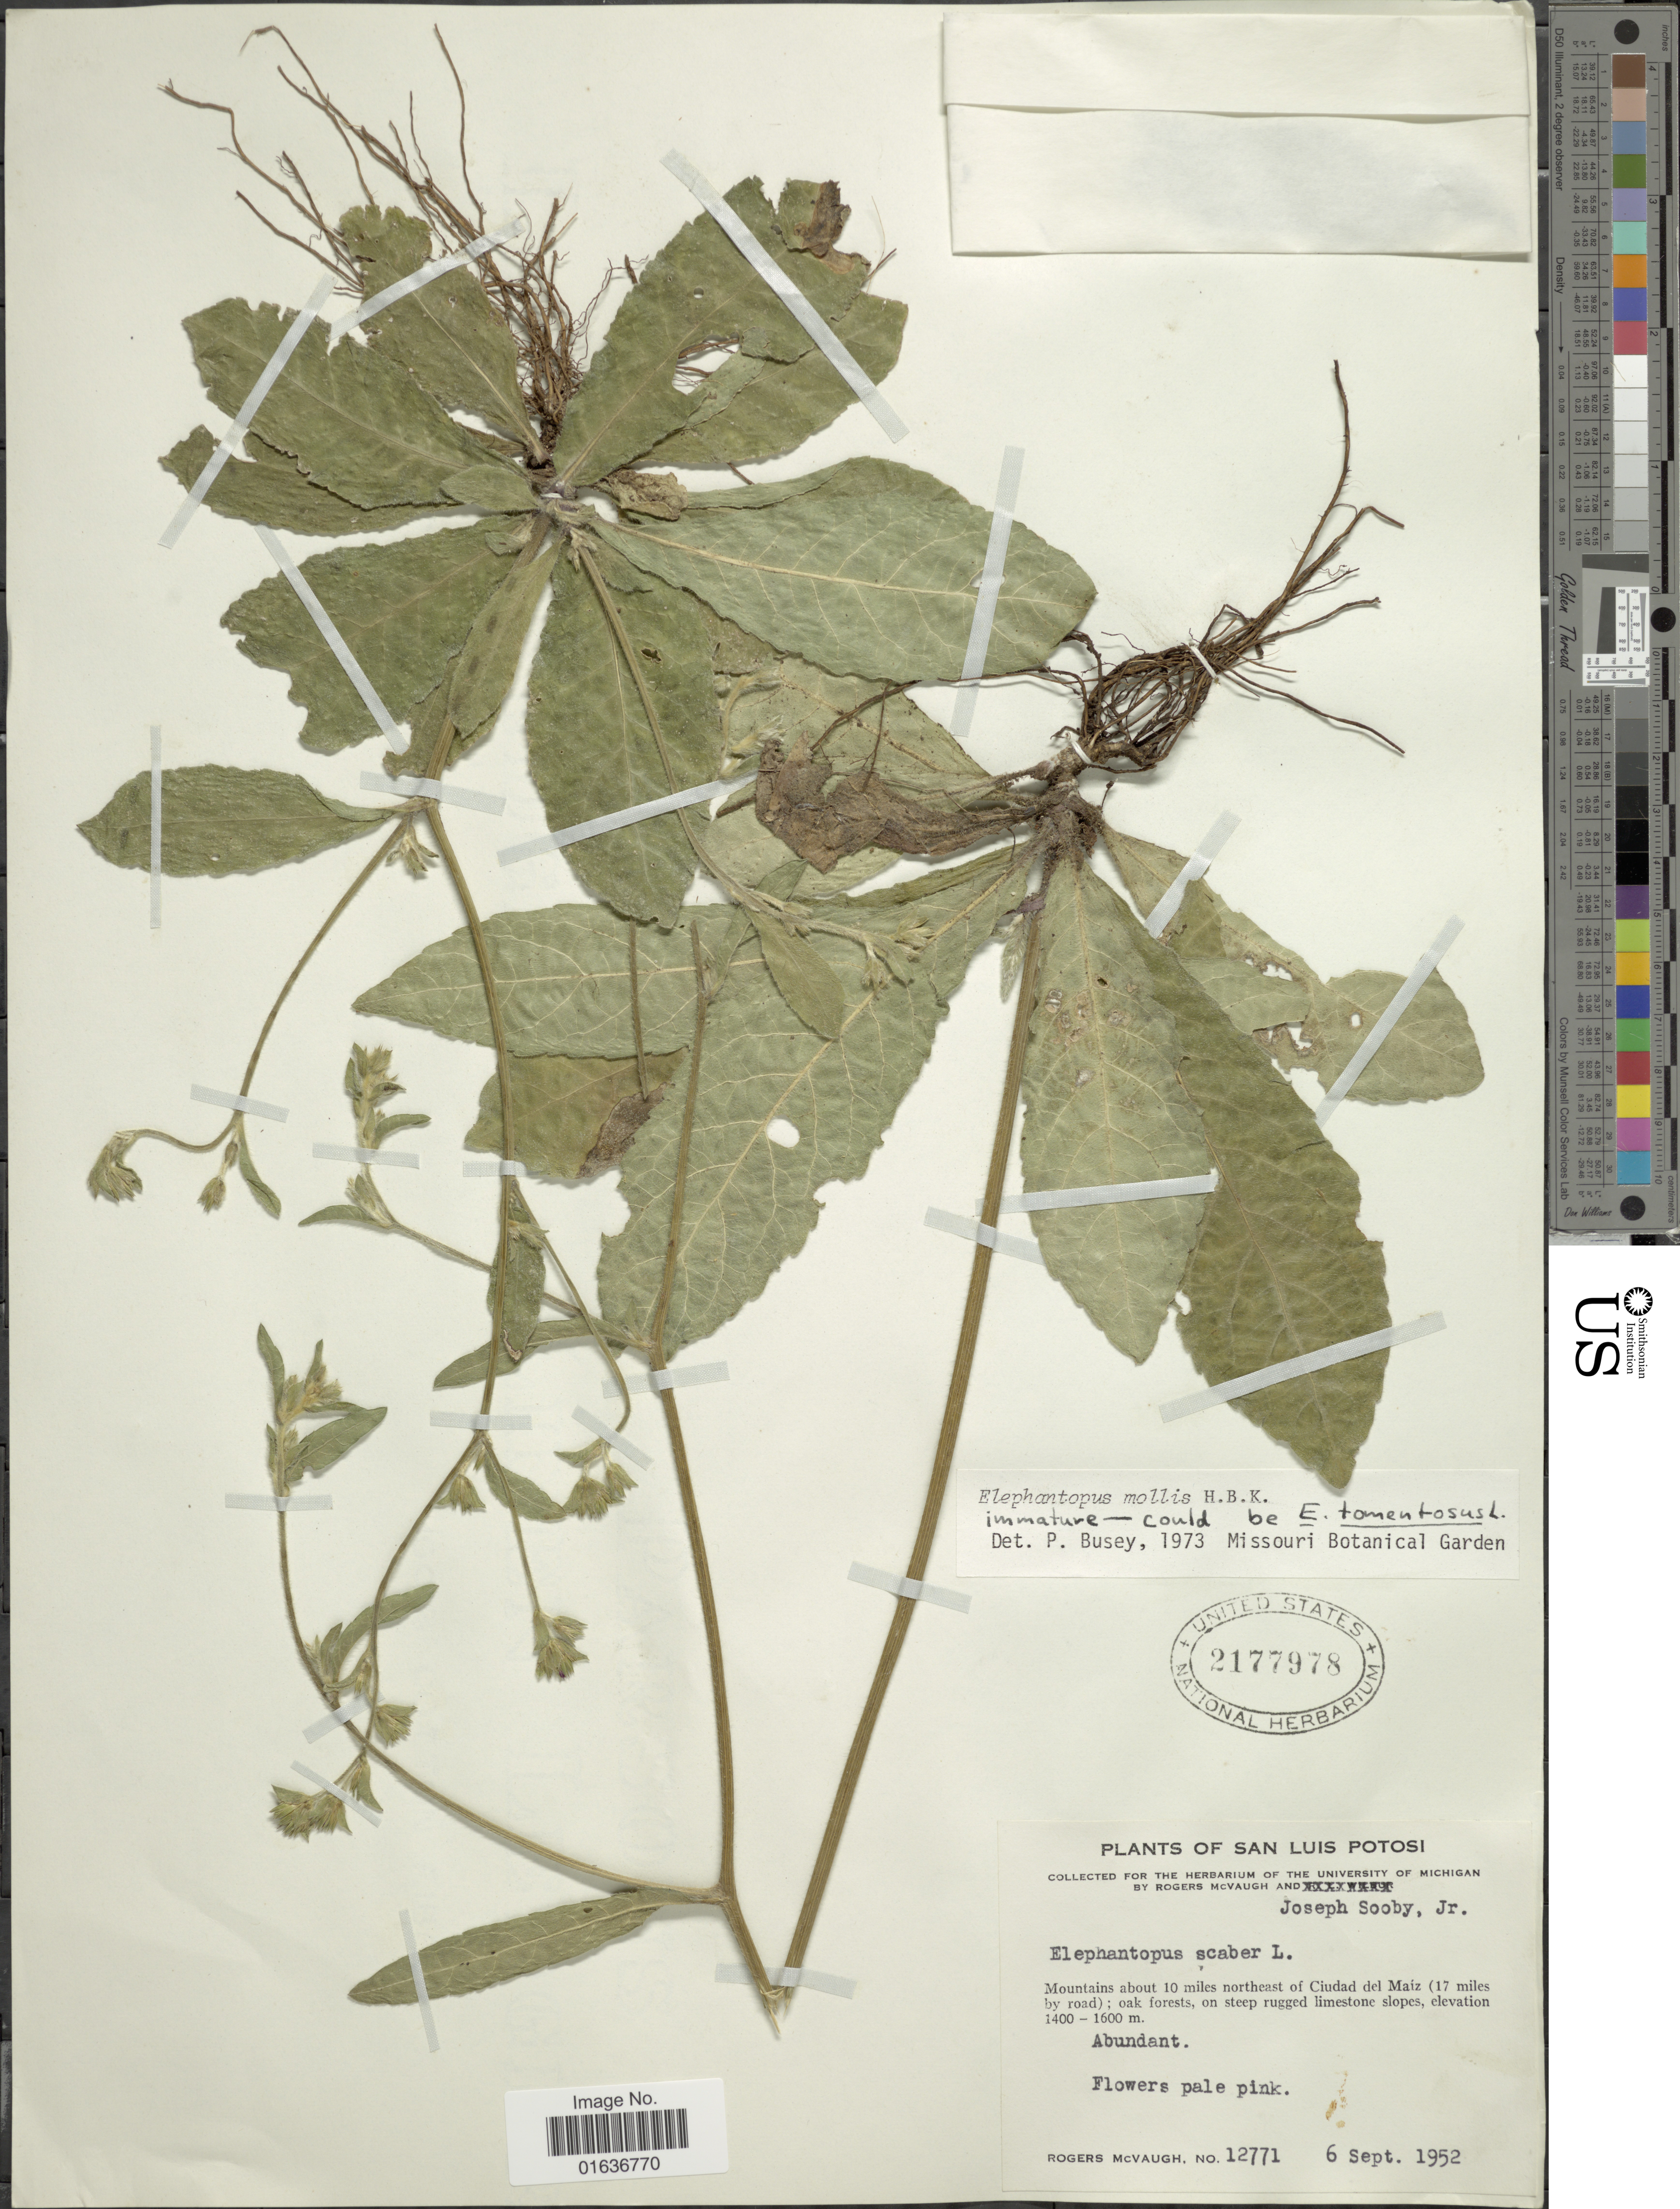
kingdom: Plantae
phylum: Tracheophyta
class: Magnoliopsida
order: Asterales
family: Asteraceae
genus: Elephantopus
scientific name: Elephantopus mollis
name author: Kunth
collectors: R. McVaugh & J. Sooby Jr.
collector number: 12771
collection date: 1952-09-06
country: Mexico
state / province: San Luis Potosí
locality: Mountains about 10 miles northeast of Ciudad del maiz (17 miles by road)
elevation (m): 1400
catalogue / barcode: US 2177978